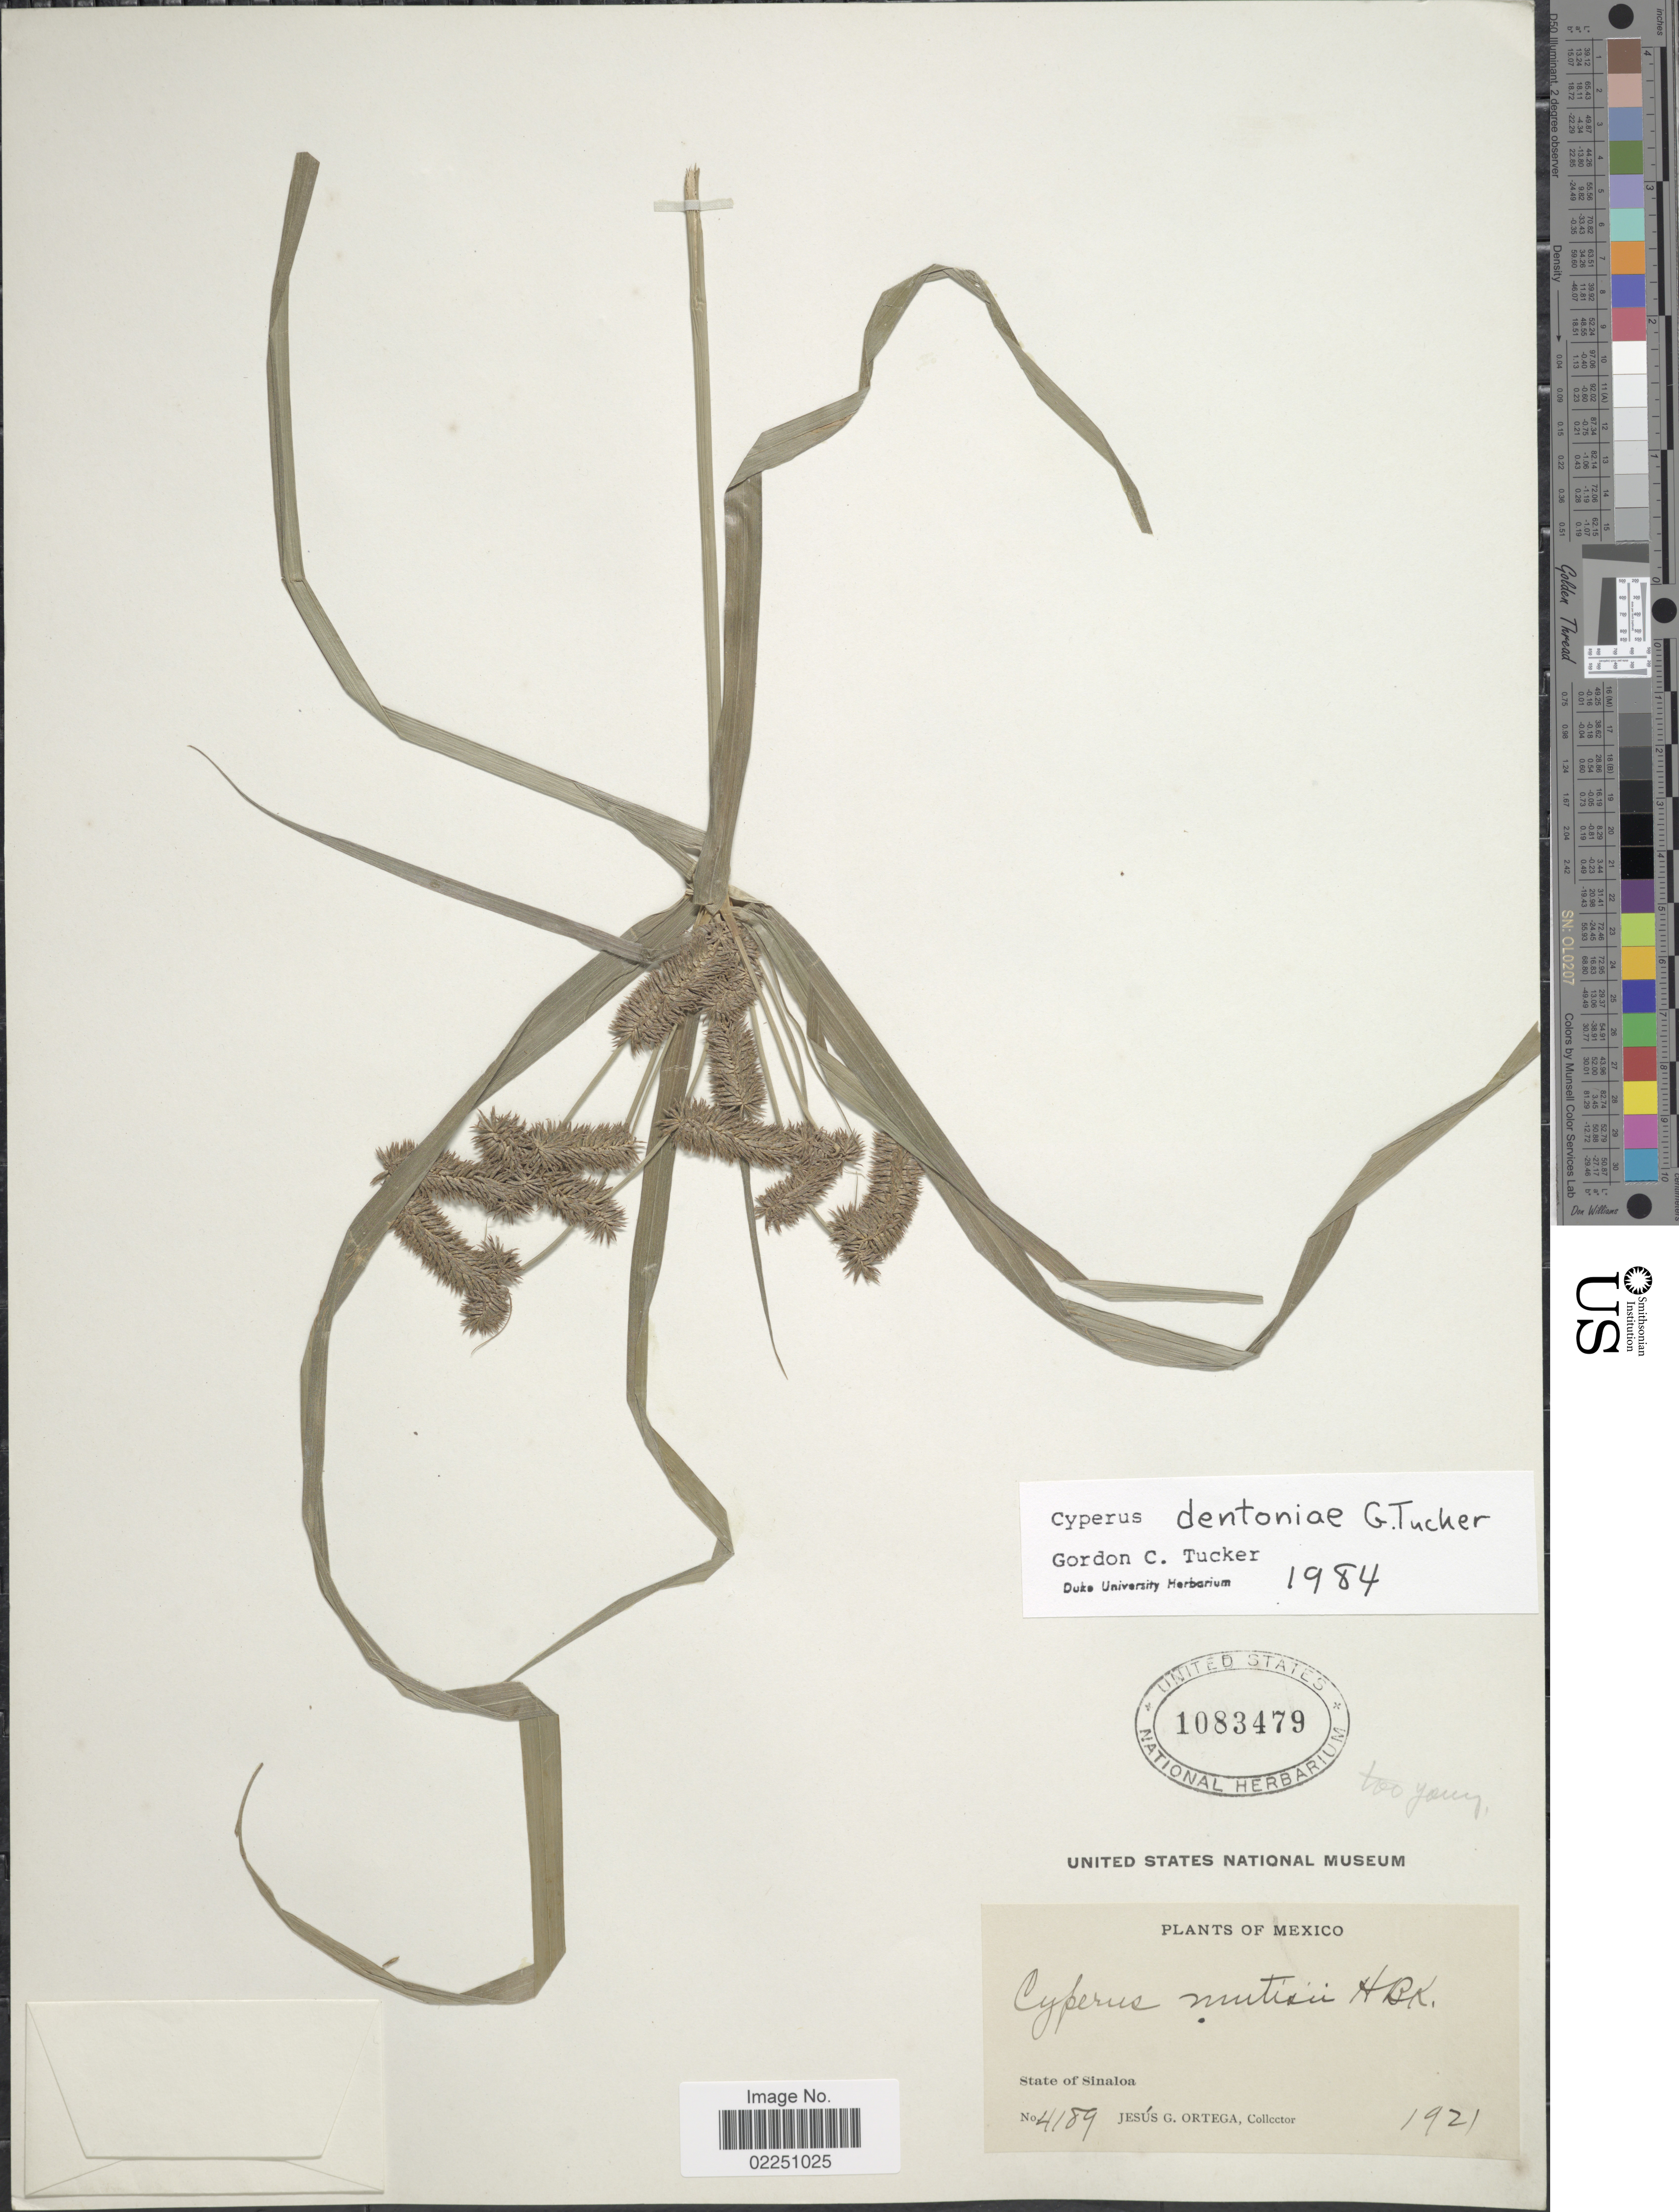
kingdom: Plantae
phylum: Tracheophyta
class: Liliopsida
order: Poales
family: Cyperaceae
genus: Cyperus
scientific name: Cyperus dentoniae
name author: G.C. Tucker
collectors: J. Ortega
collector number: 4189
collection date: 1921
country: Mexico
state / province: Sinaloa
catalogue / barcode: US 1083479